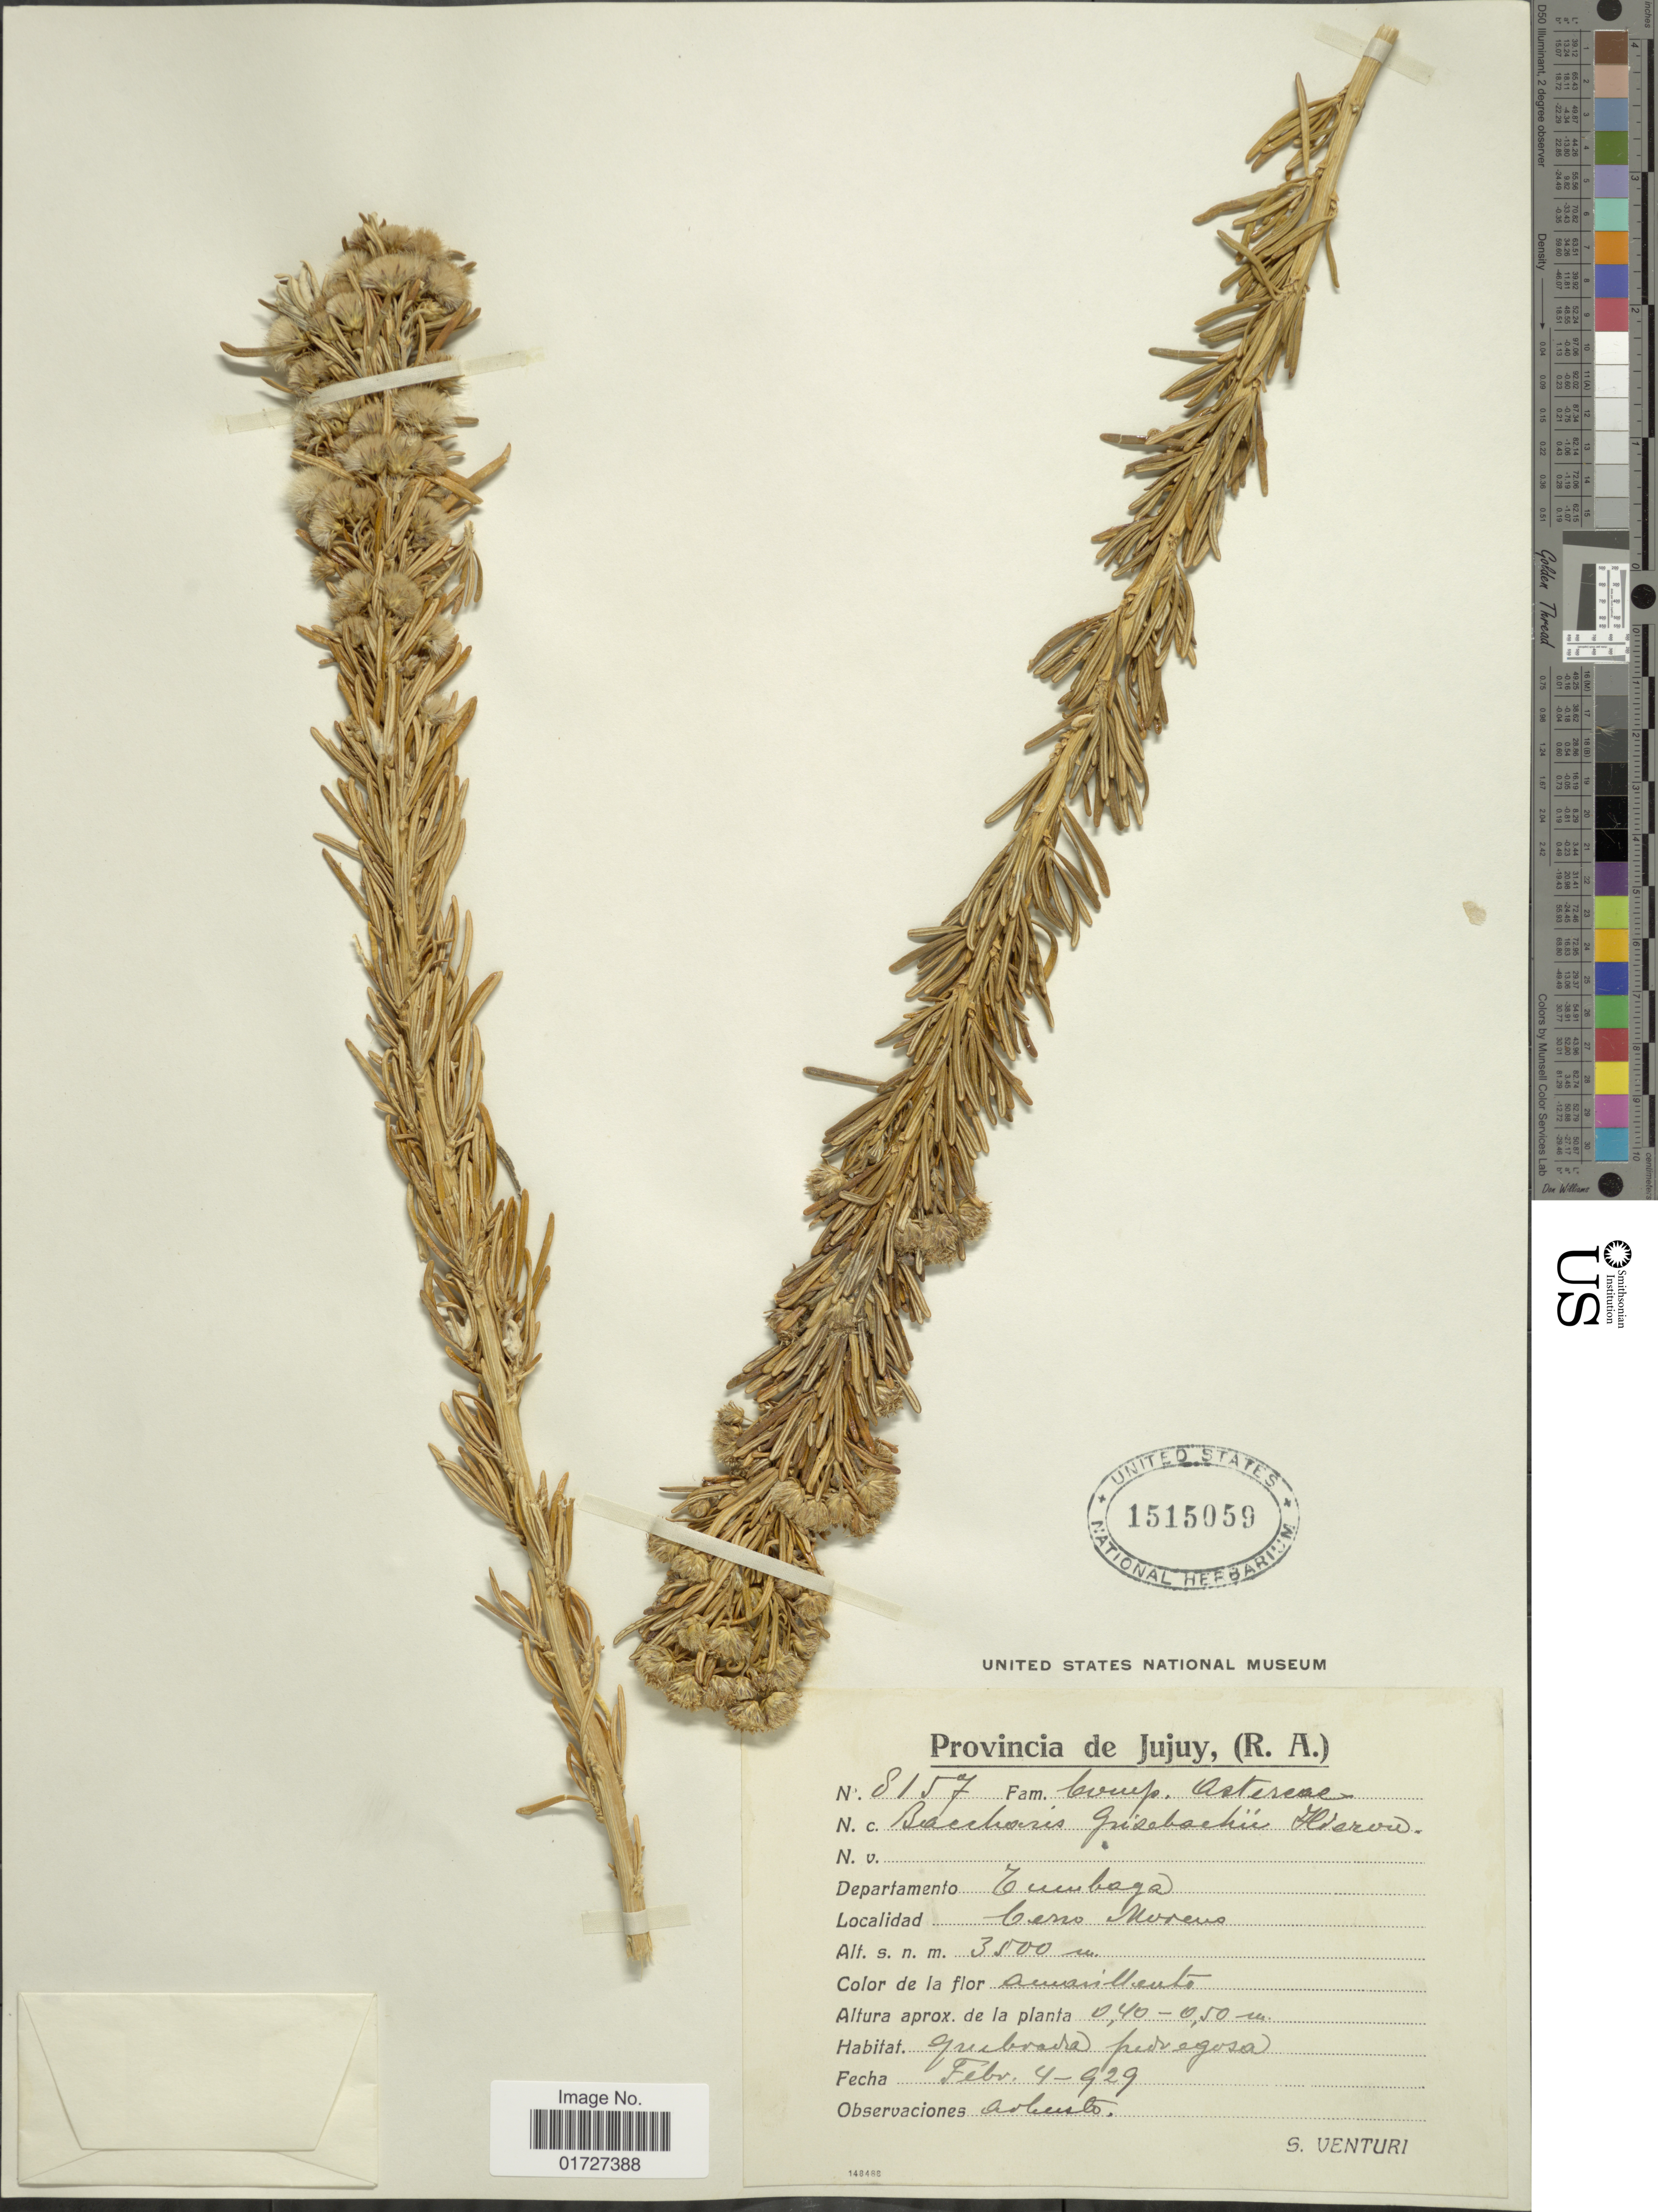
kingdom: Plantae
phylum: Tracheophyta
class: Magnoliopsida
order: Asterales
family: Asteraceae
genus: Baccharis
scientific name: Baccharis grisebachii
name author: Hieron.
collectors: S. Venturi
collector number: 8157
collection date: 1929-02-04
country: Argentina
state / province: Jujuy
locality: Departamento Tumbaya, Cerro Moreno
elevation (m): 3500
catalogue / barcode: US 1515059